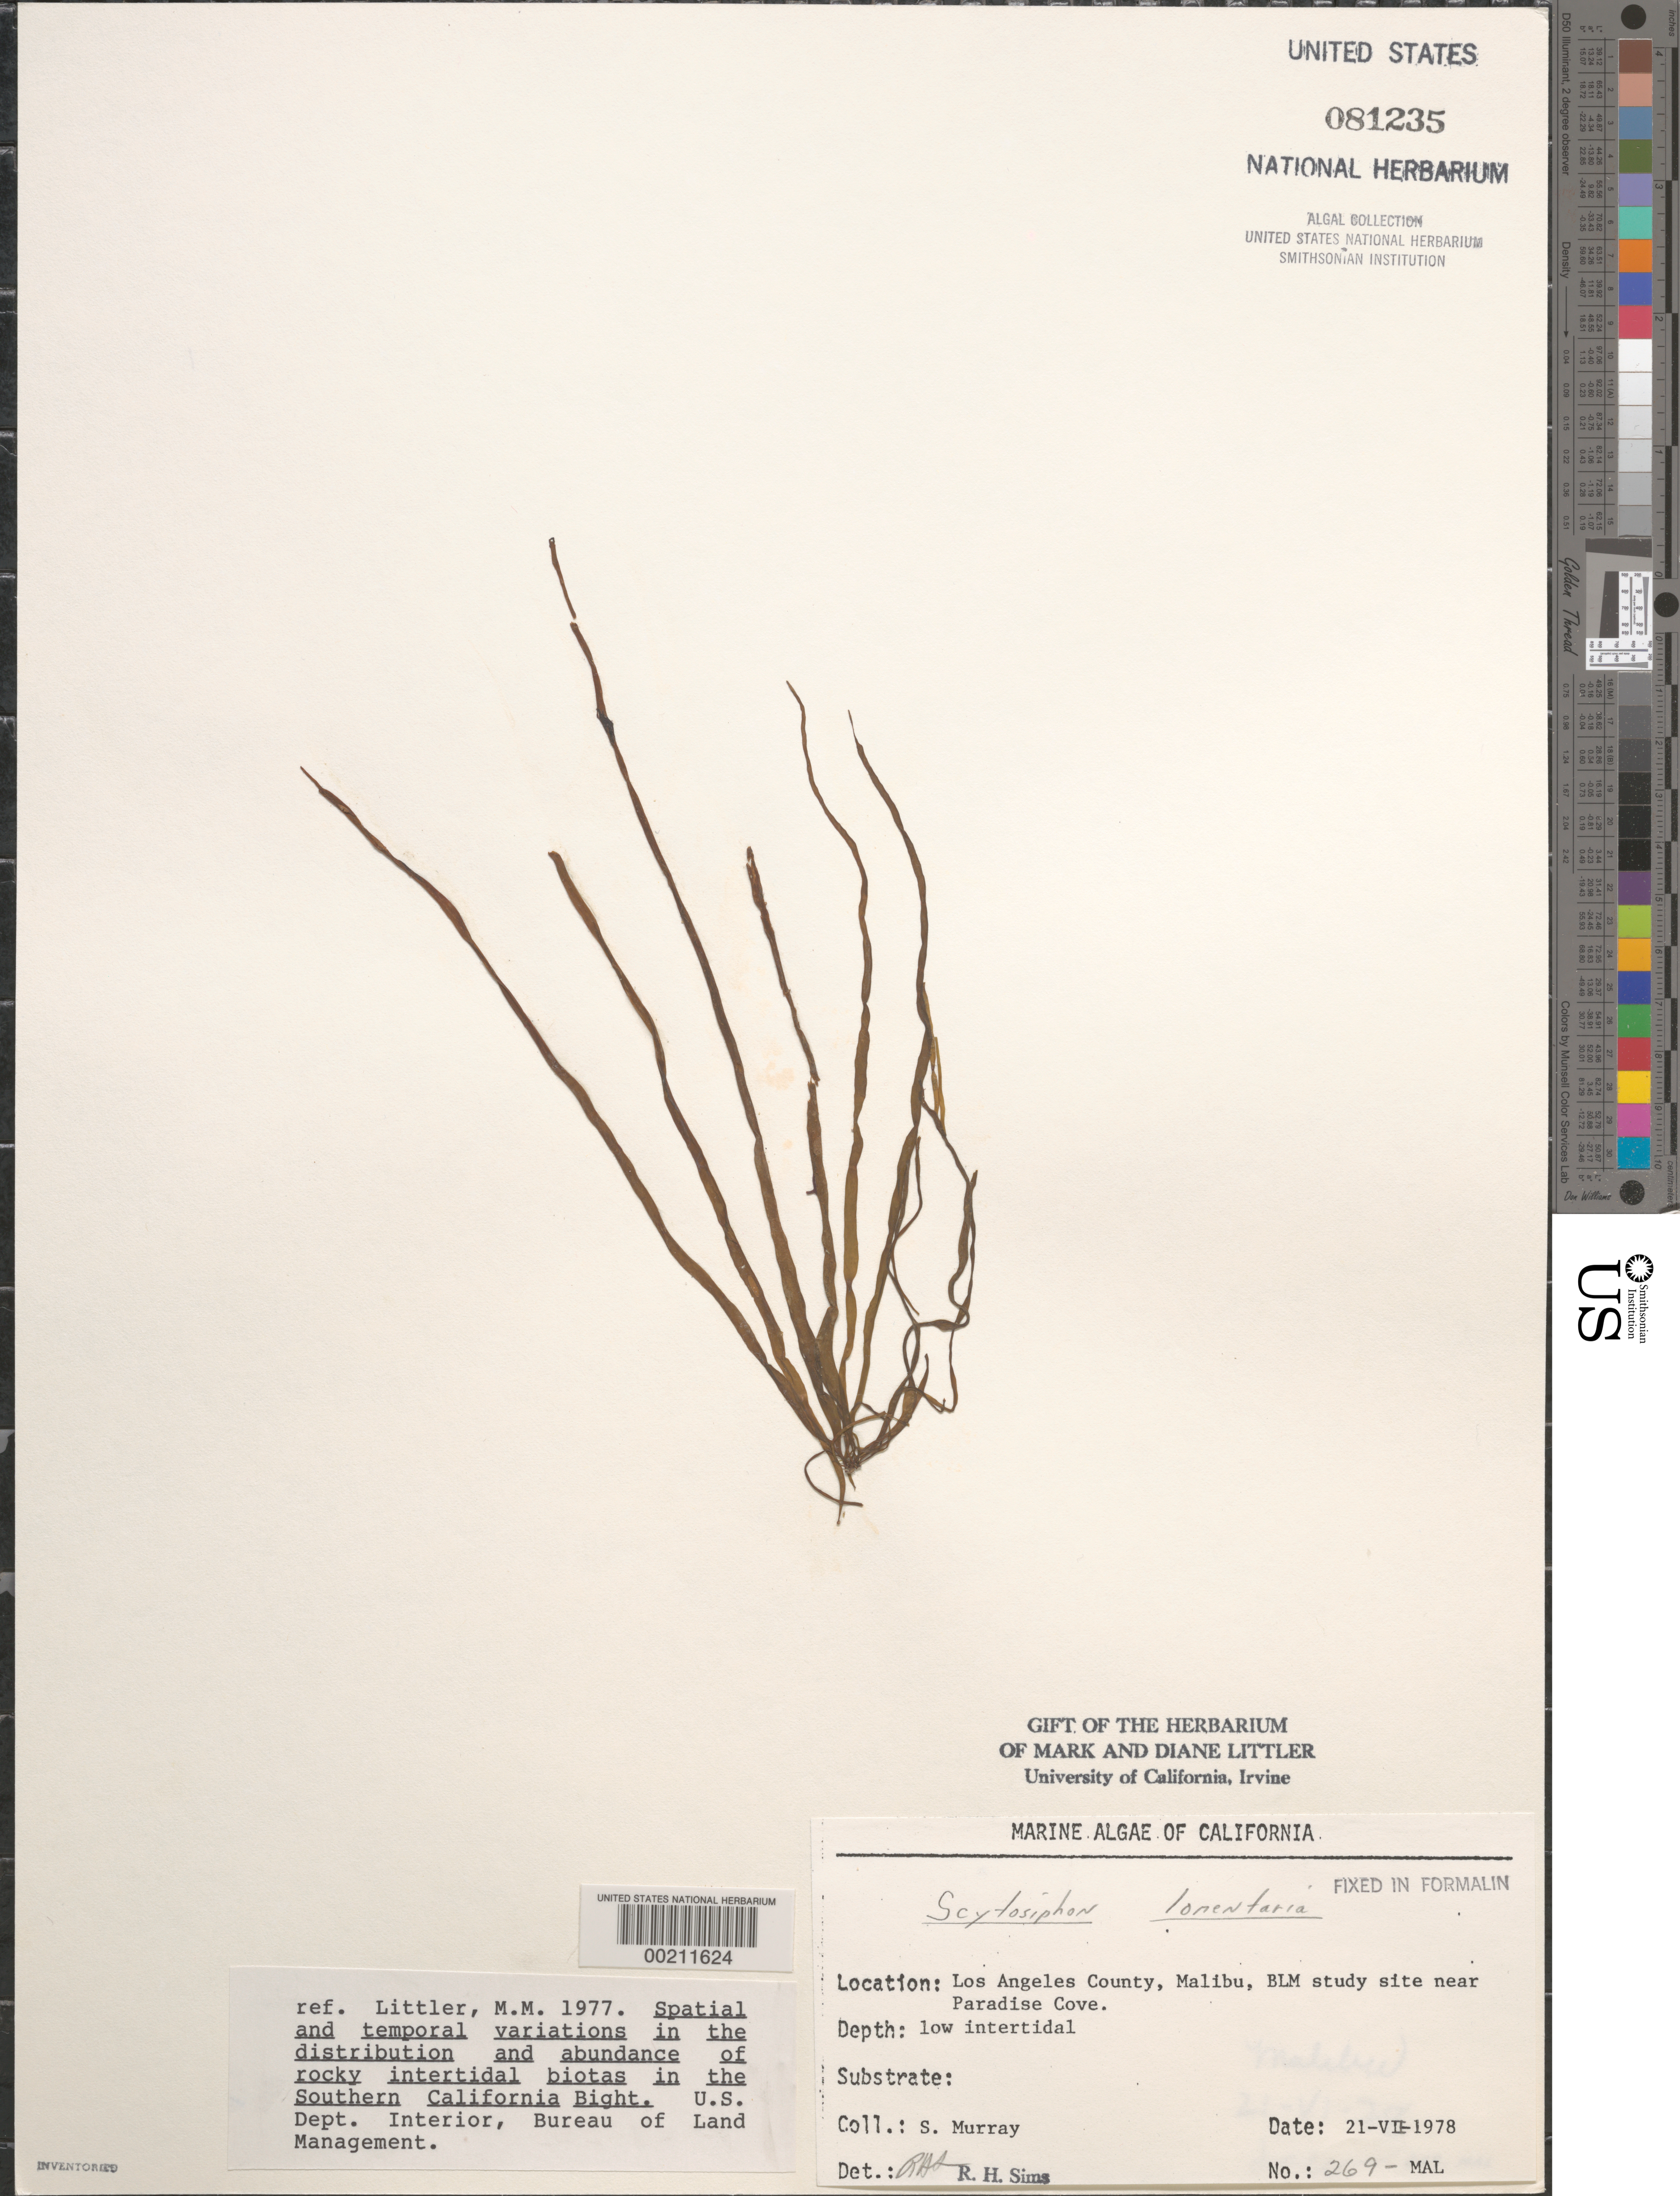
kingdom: Chromista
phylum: Ochrophyta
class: Phaeophyceae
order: Scytosiphonales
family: Scytosiphonaceae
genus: Scytosiphon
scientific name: Scytosiphon lomentaria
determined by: Sims, Robert H.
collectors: S. N. Murray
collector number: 269-mal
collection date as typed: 21 Jul 1978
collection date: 1978-07-21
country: United States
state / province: California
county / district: Los Angeles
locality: Malibu, near Paradise Cove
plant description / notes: BLM-SOCALBIGHT Rocky Intertidal Survey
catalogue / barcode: US 81235